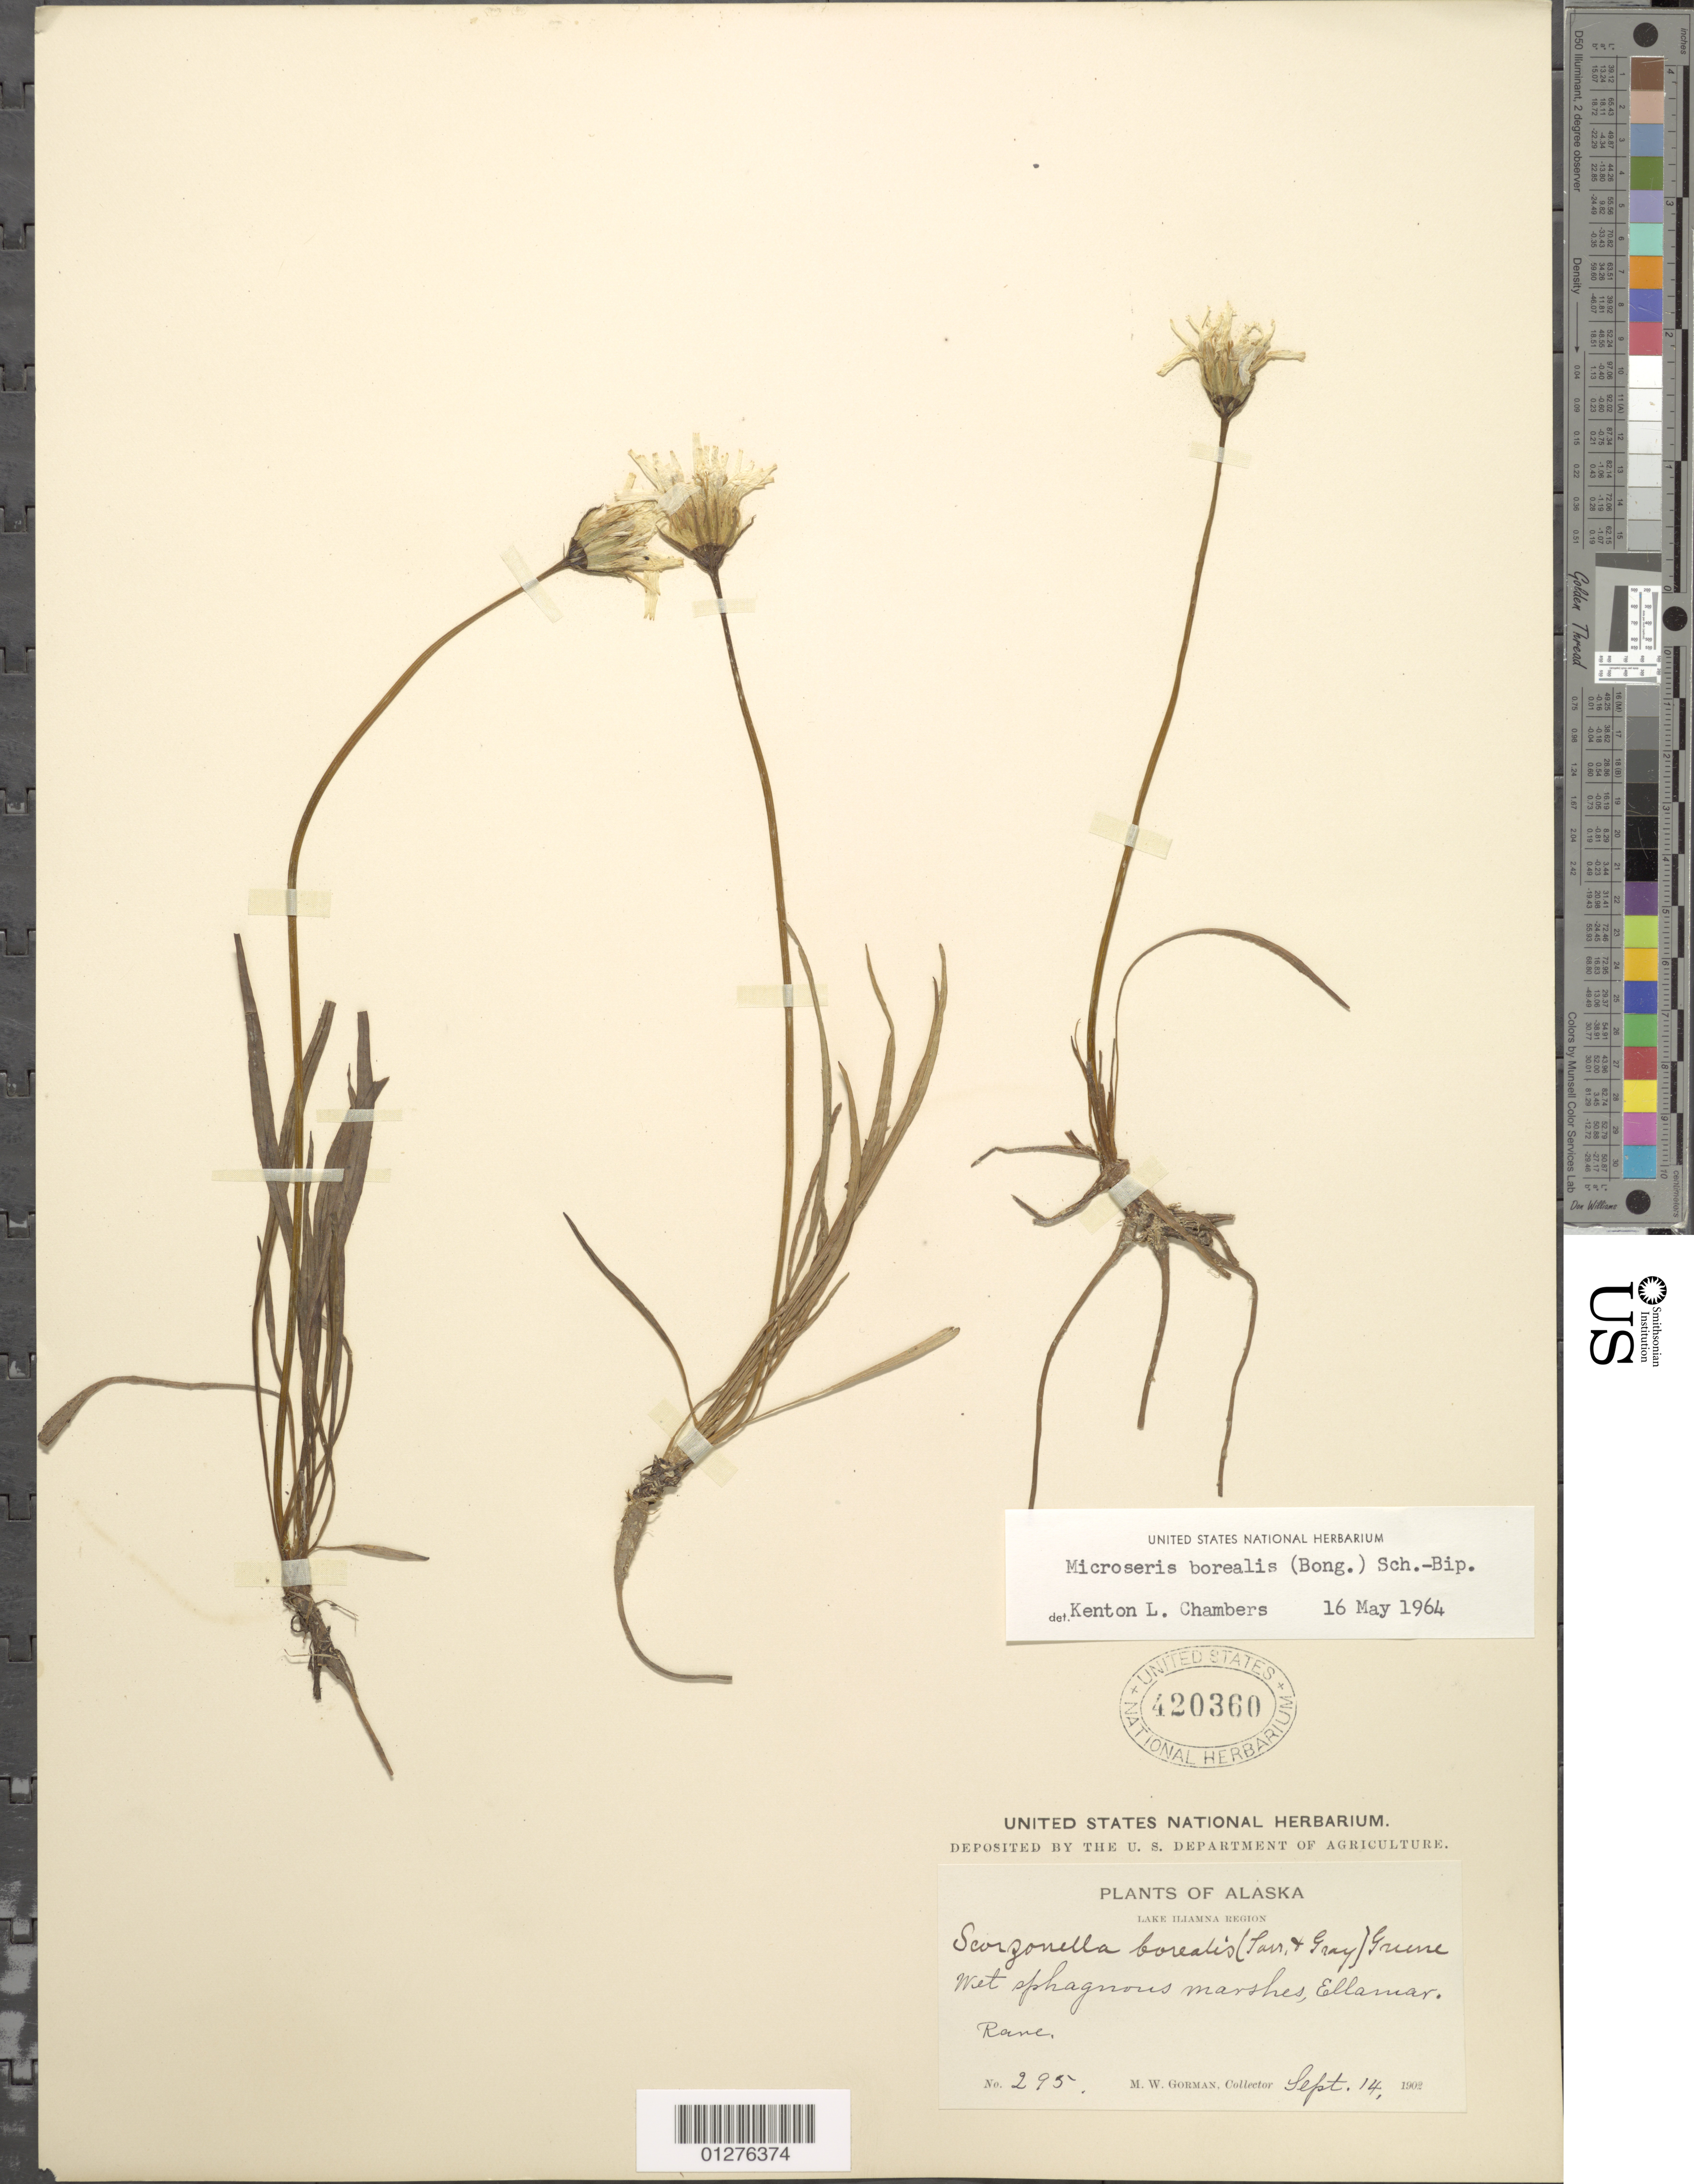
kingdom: Plantae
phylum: Tracheophyta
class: Magnoliopsida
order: Asterales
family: Asteraceae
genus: Microseris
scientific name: Microseris borealis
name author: (Bong.) Sch. Bip.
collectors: M. W. Gorman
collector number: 295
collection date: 1902-09-14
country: United States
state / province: Alaska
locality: Ellamar.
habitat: Wet sphagnum marshes.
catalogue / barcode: US 420360